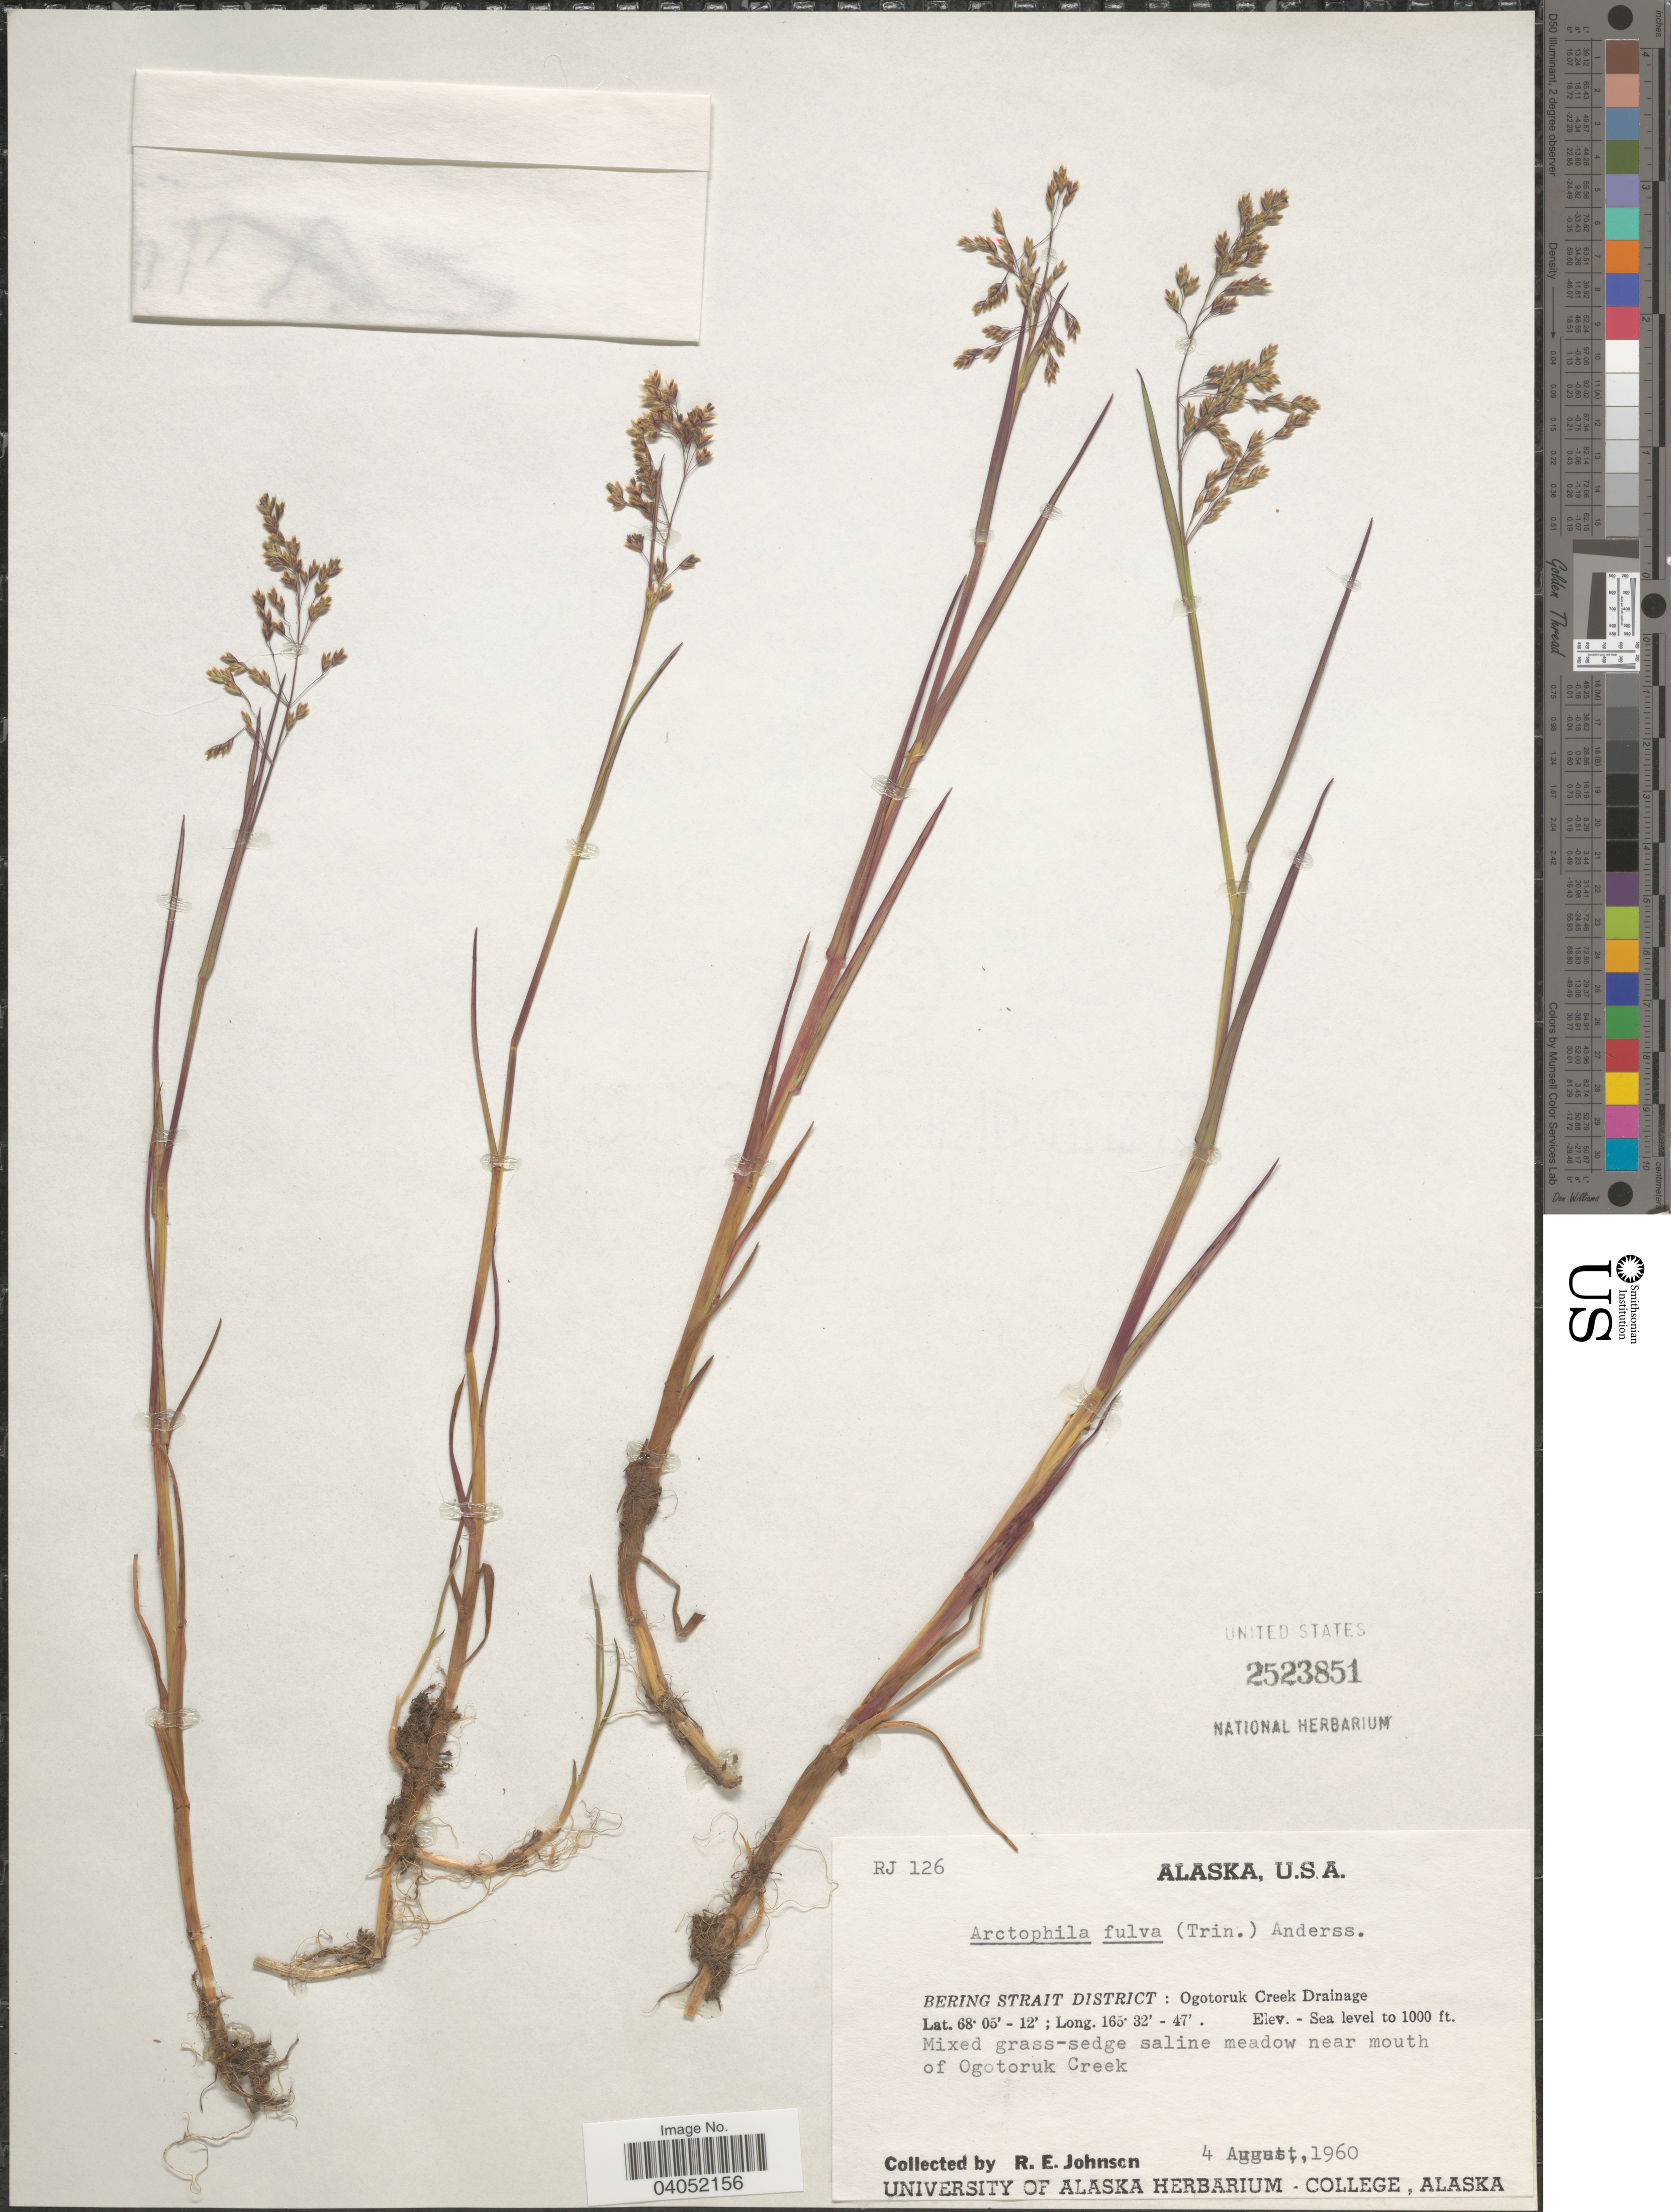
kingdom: Plantae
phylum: Tracheophyta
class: Liliopsida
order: Poales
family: Poaceae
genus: Arctophila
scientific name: Arctophila fulva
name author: (Trin.) Andersson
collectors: R. Johnson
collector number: RJ 126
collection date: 1960-08-04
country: United States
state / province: Alaska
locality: Bering Strait District : Ogotoruk Creek Drainage. Near mouth of Ogotoruk Creek.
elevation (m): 0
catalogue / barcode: US 2523851